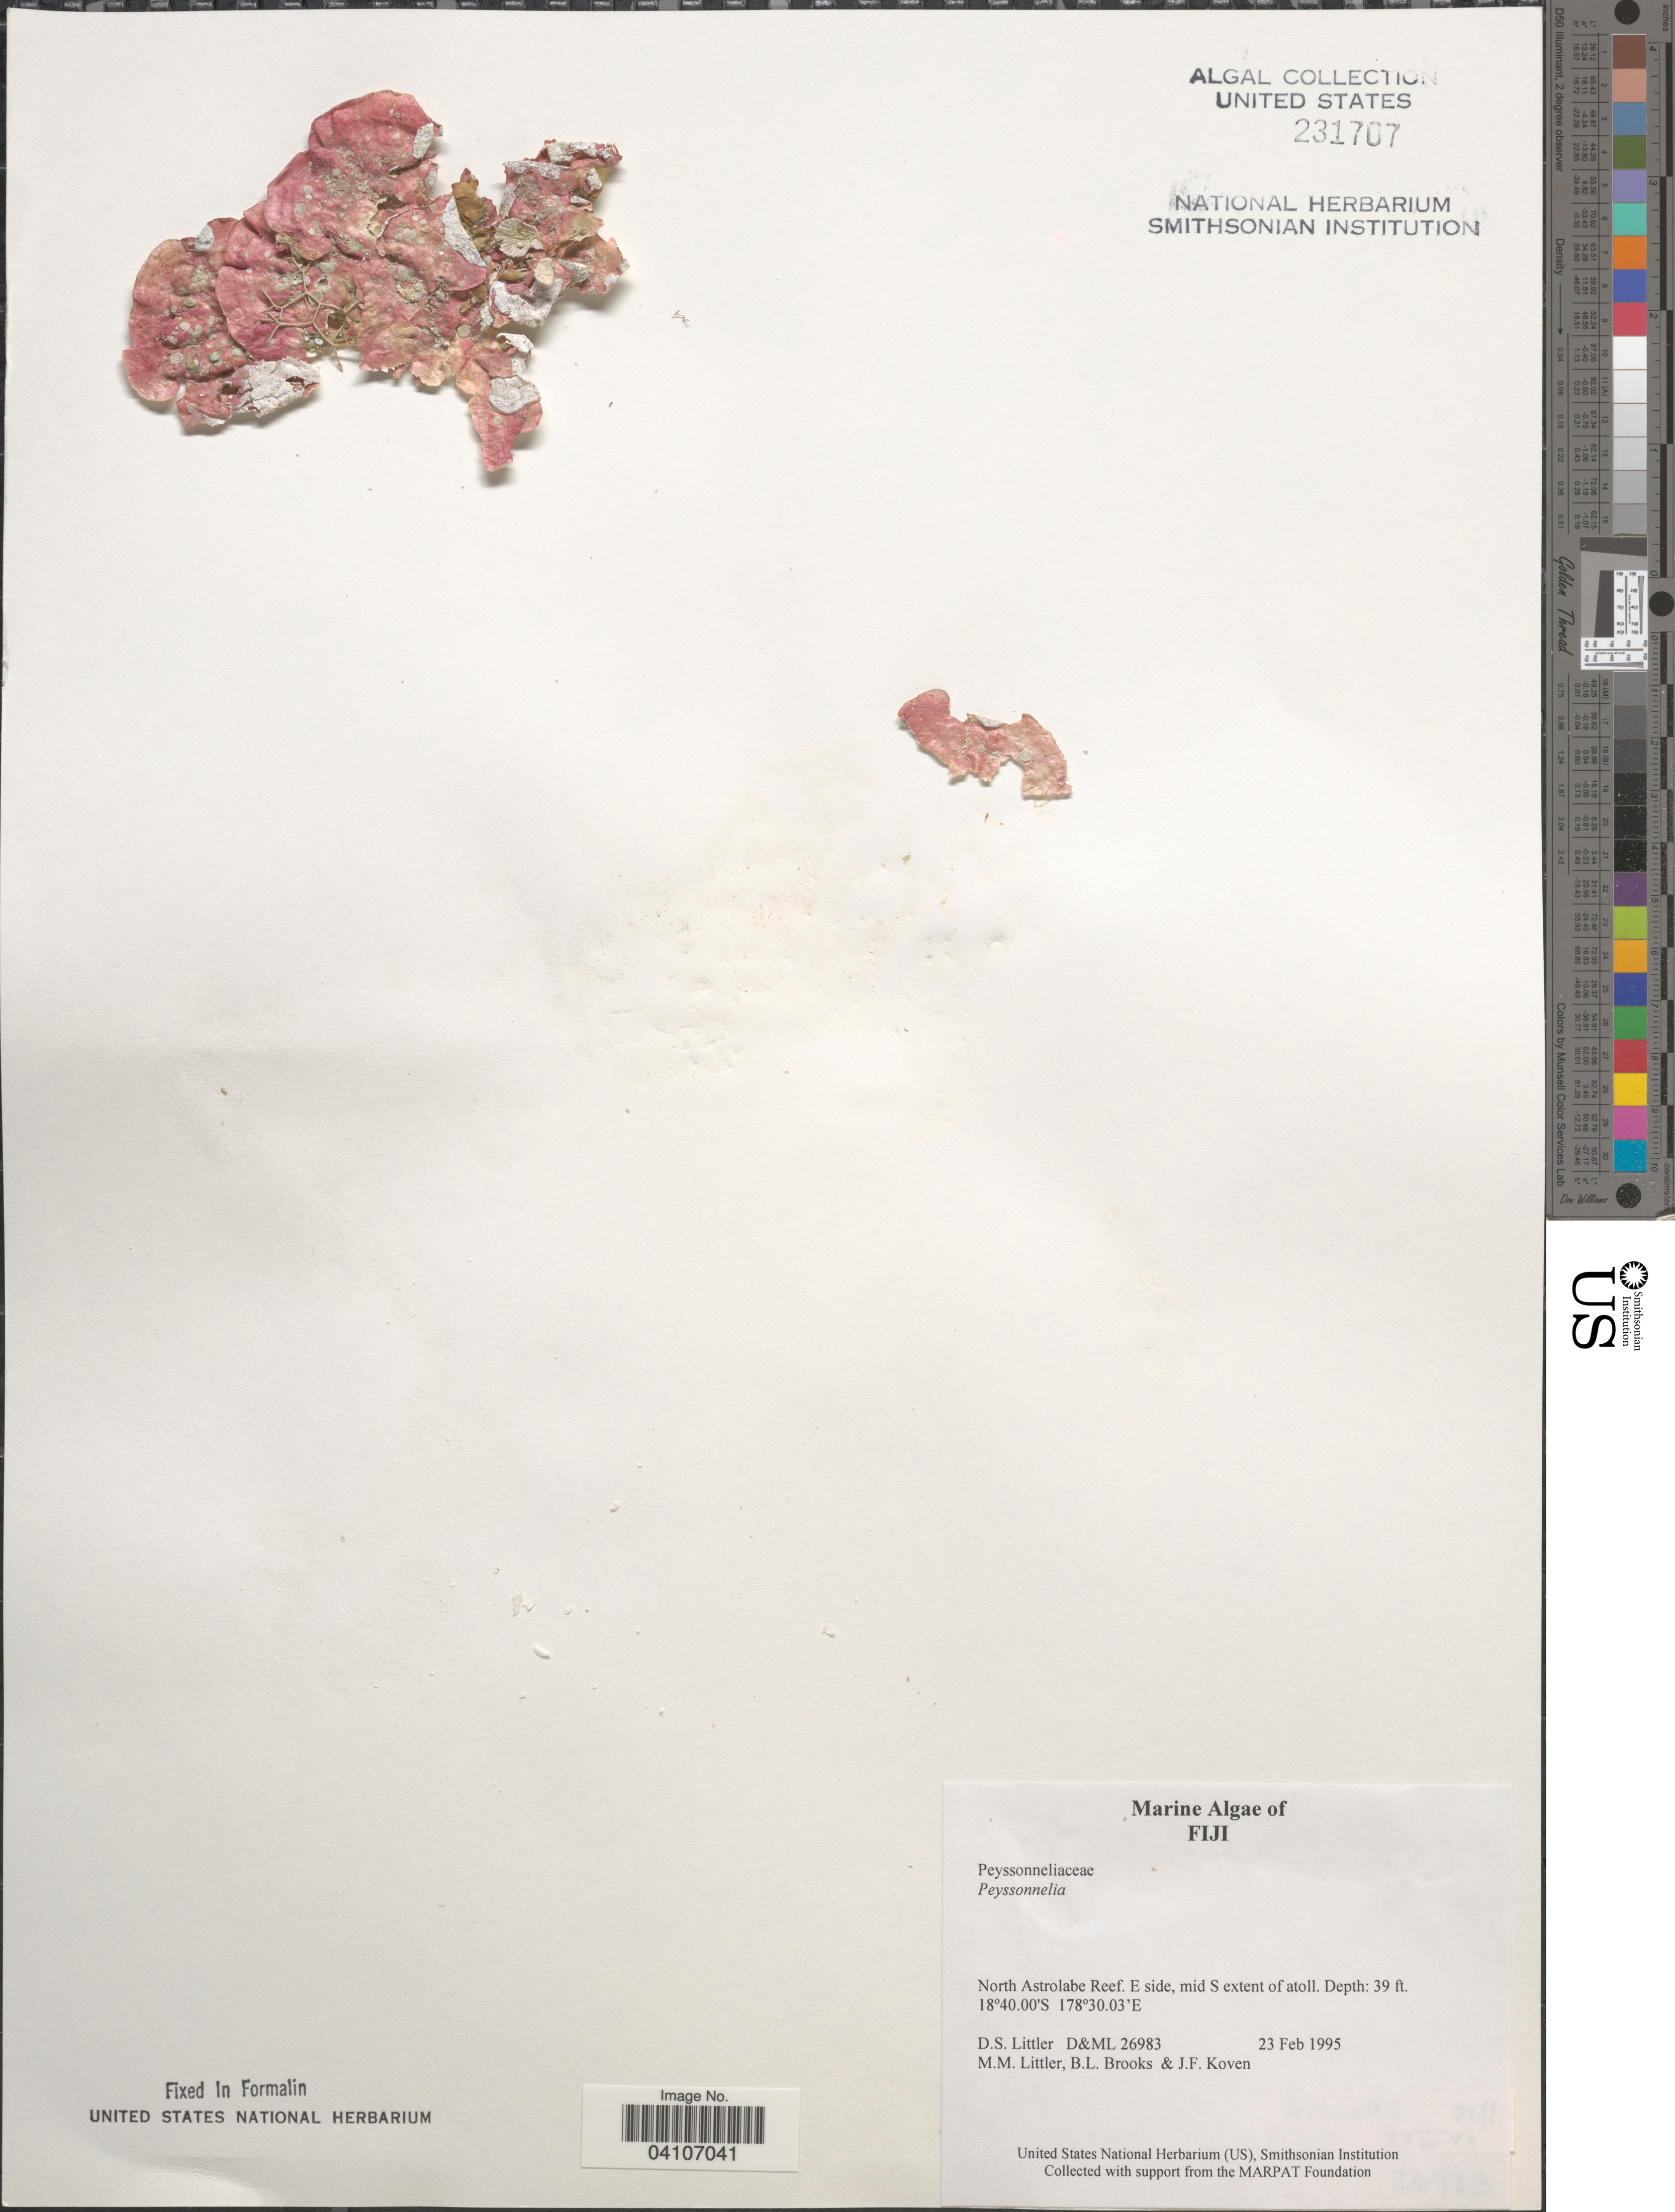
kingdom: Plantae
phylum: Rhodophyta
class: Florideophyceae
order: Peyssonneliales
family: Peyssonneliaceae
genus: Peyssonnelia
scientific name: Peyssonnelia sp.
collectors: D. S. Littler, B. Brooks & J. Koven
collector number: D&ML26983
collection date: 1995-02-23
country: Fiji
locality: North Astrolabe Reef. E side, mid S extent of atoll.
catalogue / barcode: US 231707